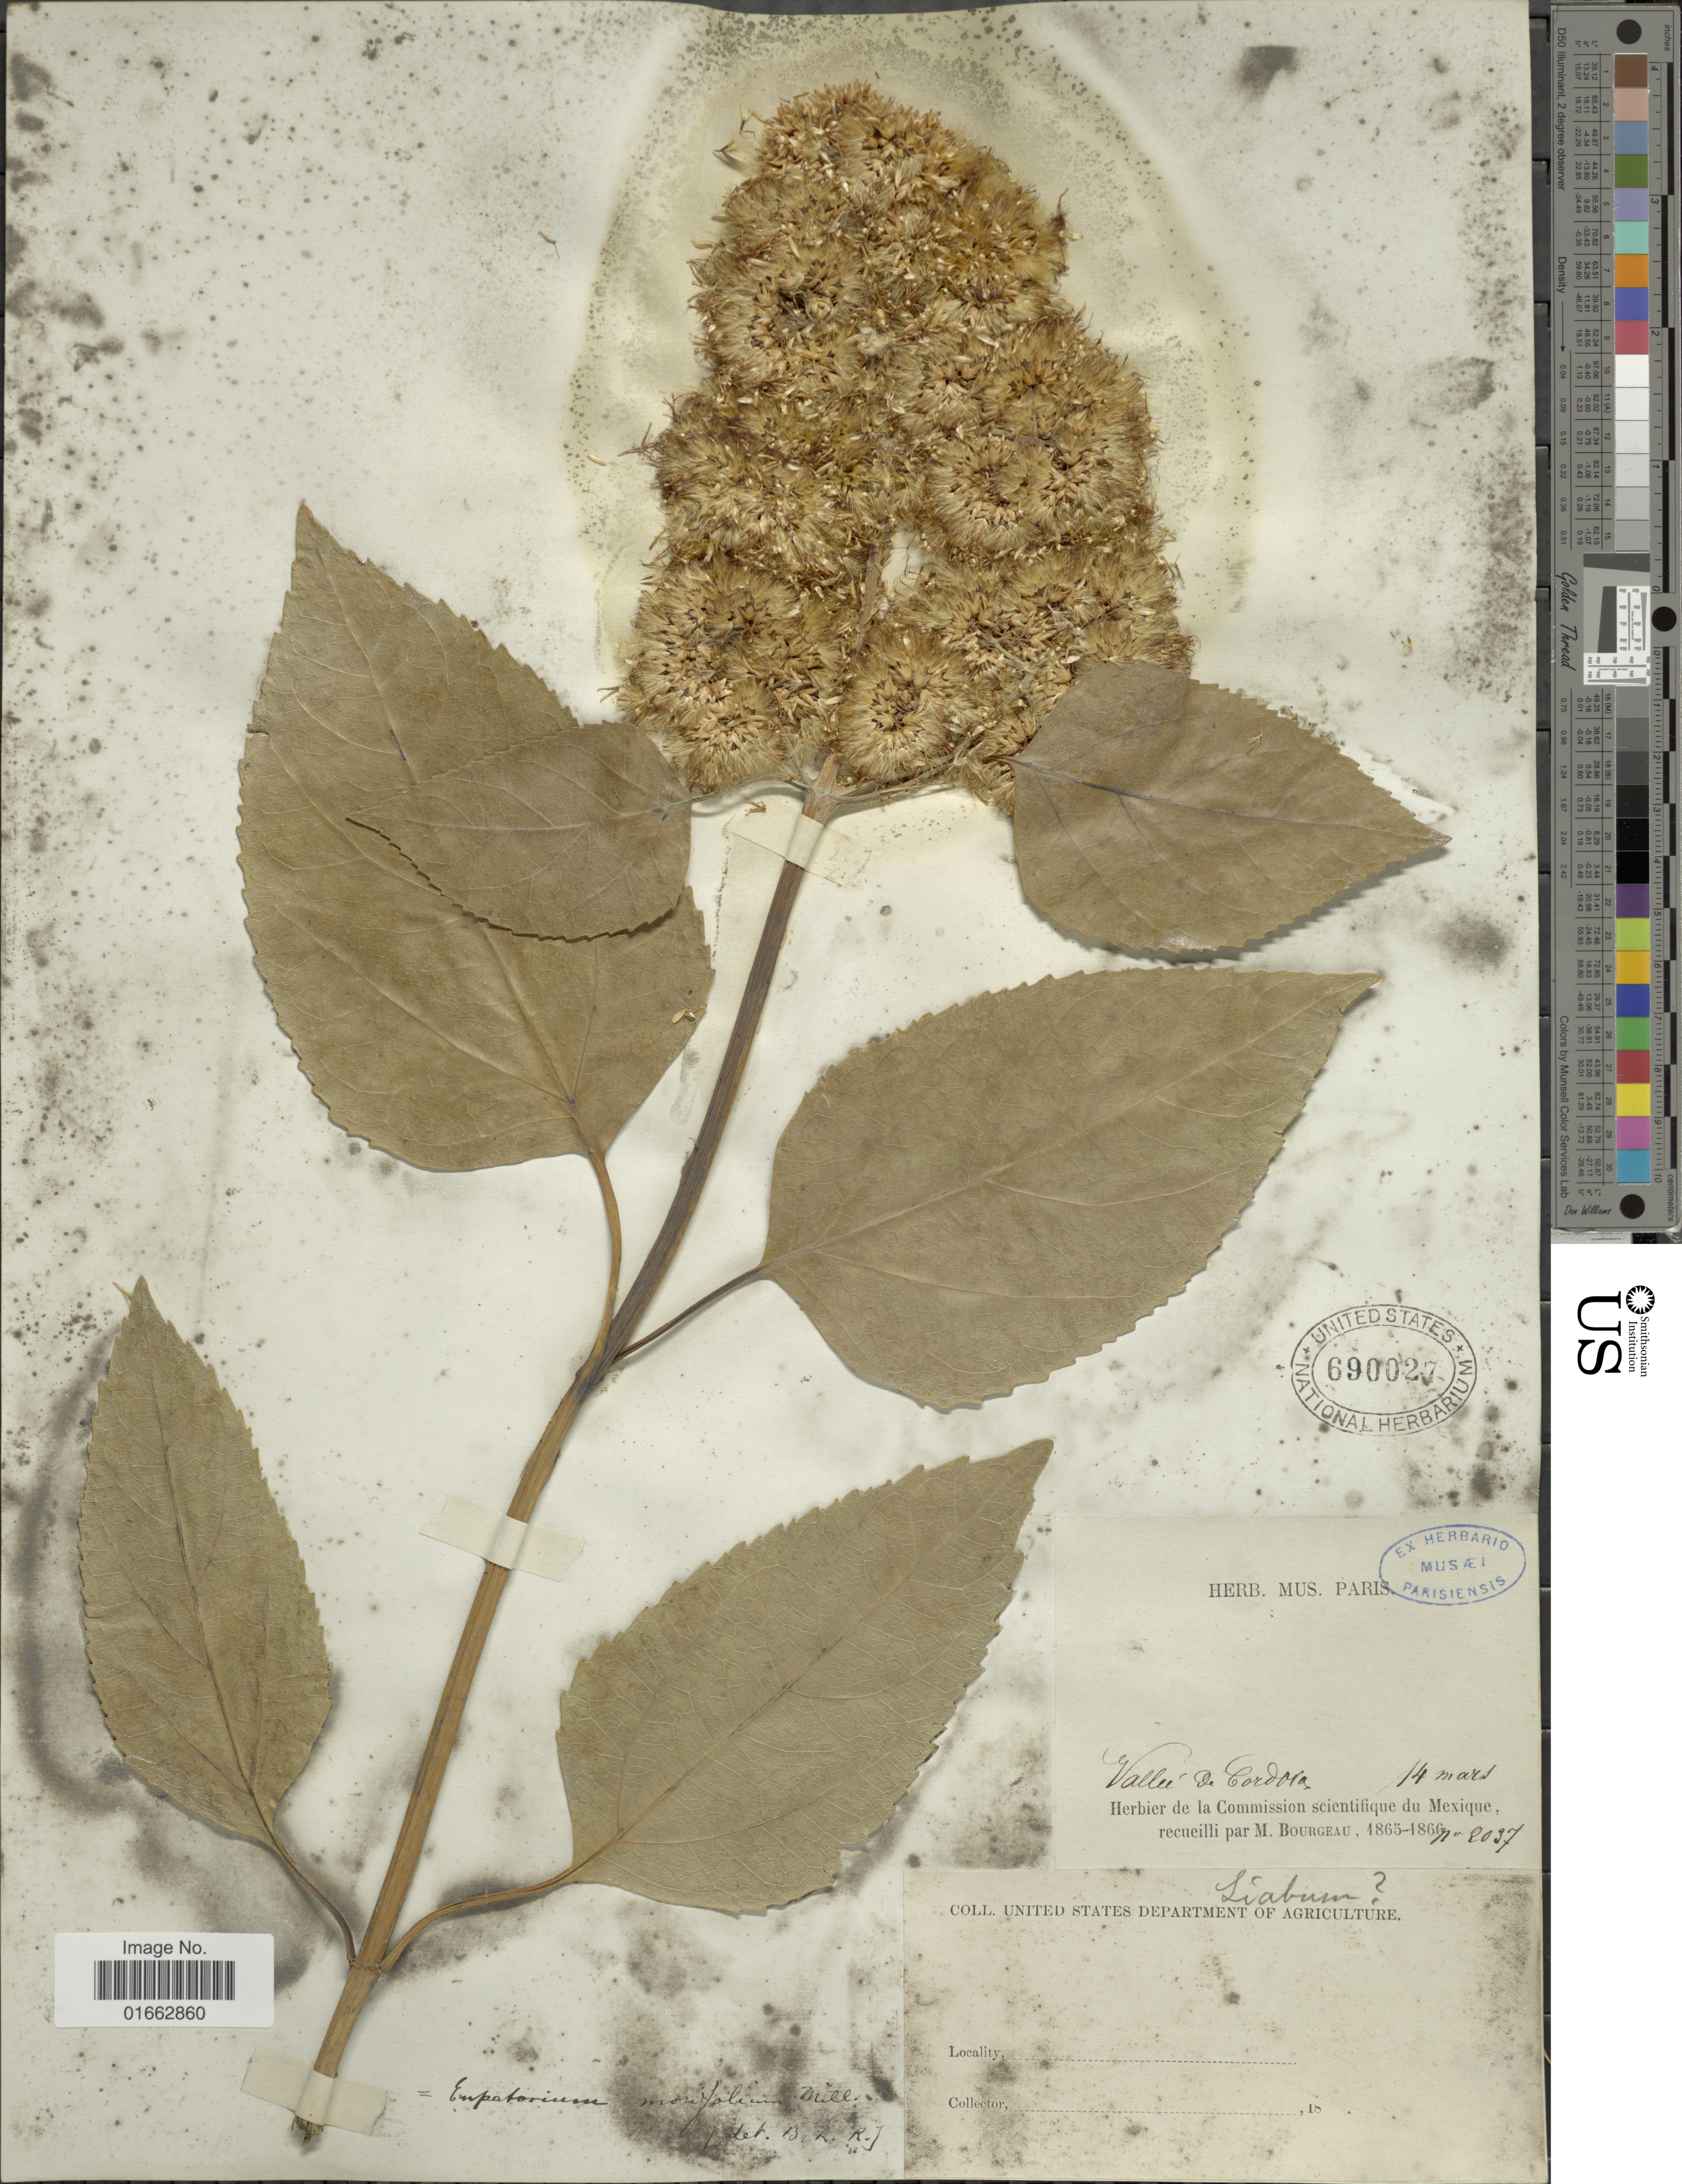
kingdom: Plantae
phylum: Tracheophyta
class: Magnoliopsida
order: Asterales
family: Asteraceae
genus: Critonia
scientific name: Critonia morifolia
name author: (Mill.) R.M. King & H. Rob.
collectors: M. Bourgeau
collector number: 2037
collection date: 1865-03-14/1866-03-14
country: Mexico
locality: Valleé de Cordova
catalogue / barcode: US 690027